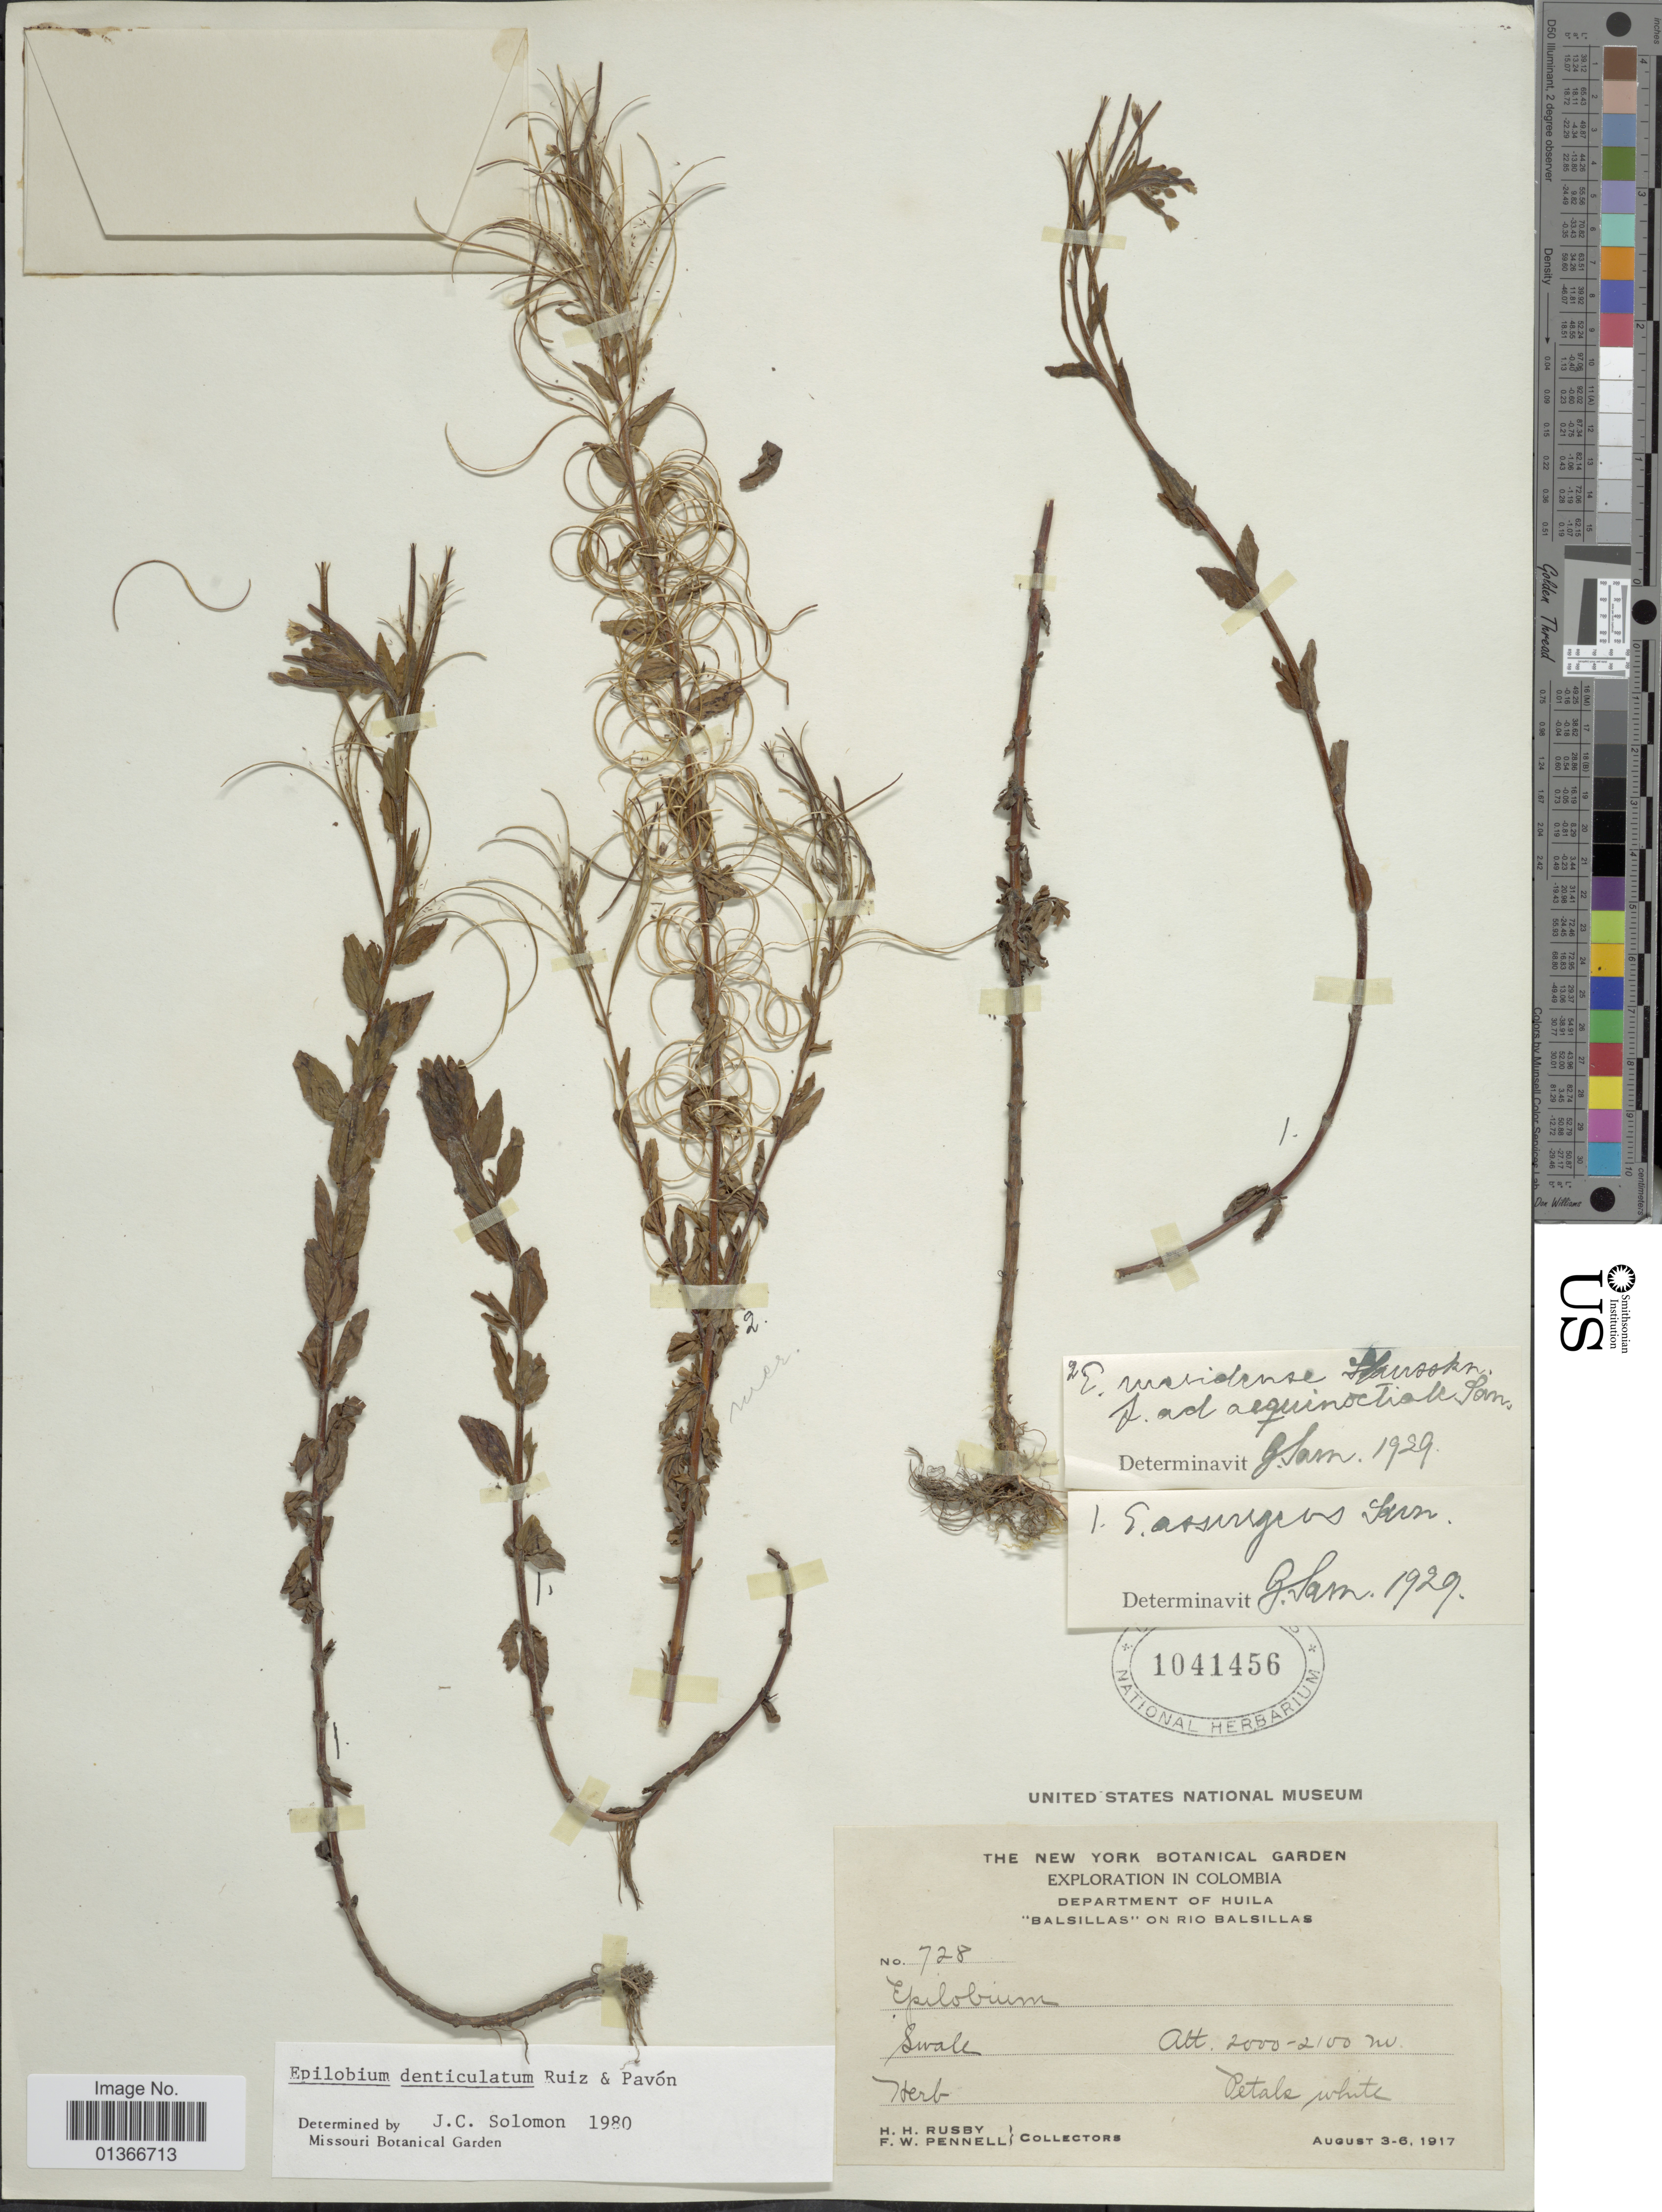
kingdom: Plantae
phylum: Tracheophyta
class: Magnoliopsida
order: Myrtales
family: Onagraceae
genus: Epilobium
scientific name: Epilobium denticulatum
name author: Ruiz & Pav.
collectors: H. H. Rusby & F. W. Pennell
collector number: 728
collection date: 1917-08-03/1917-08-06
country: Colombia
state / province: Huila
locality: Balsillas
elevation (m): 2000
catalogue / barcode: US 1041456